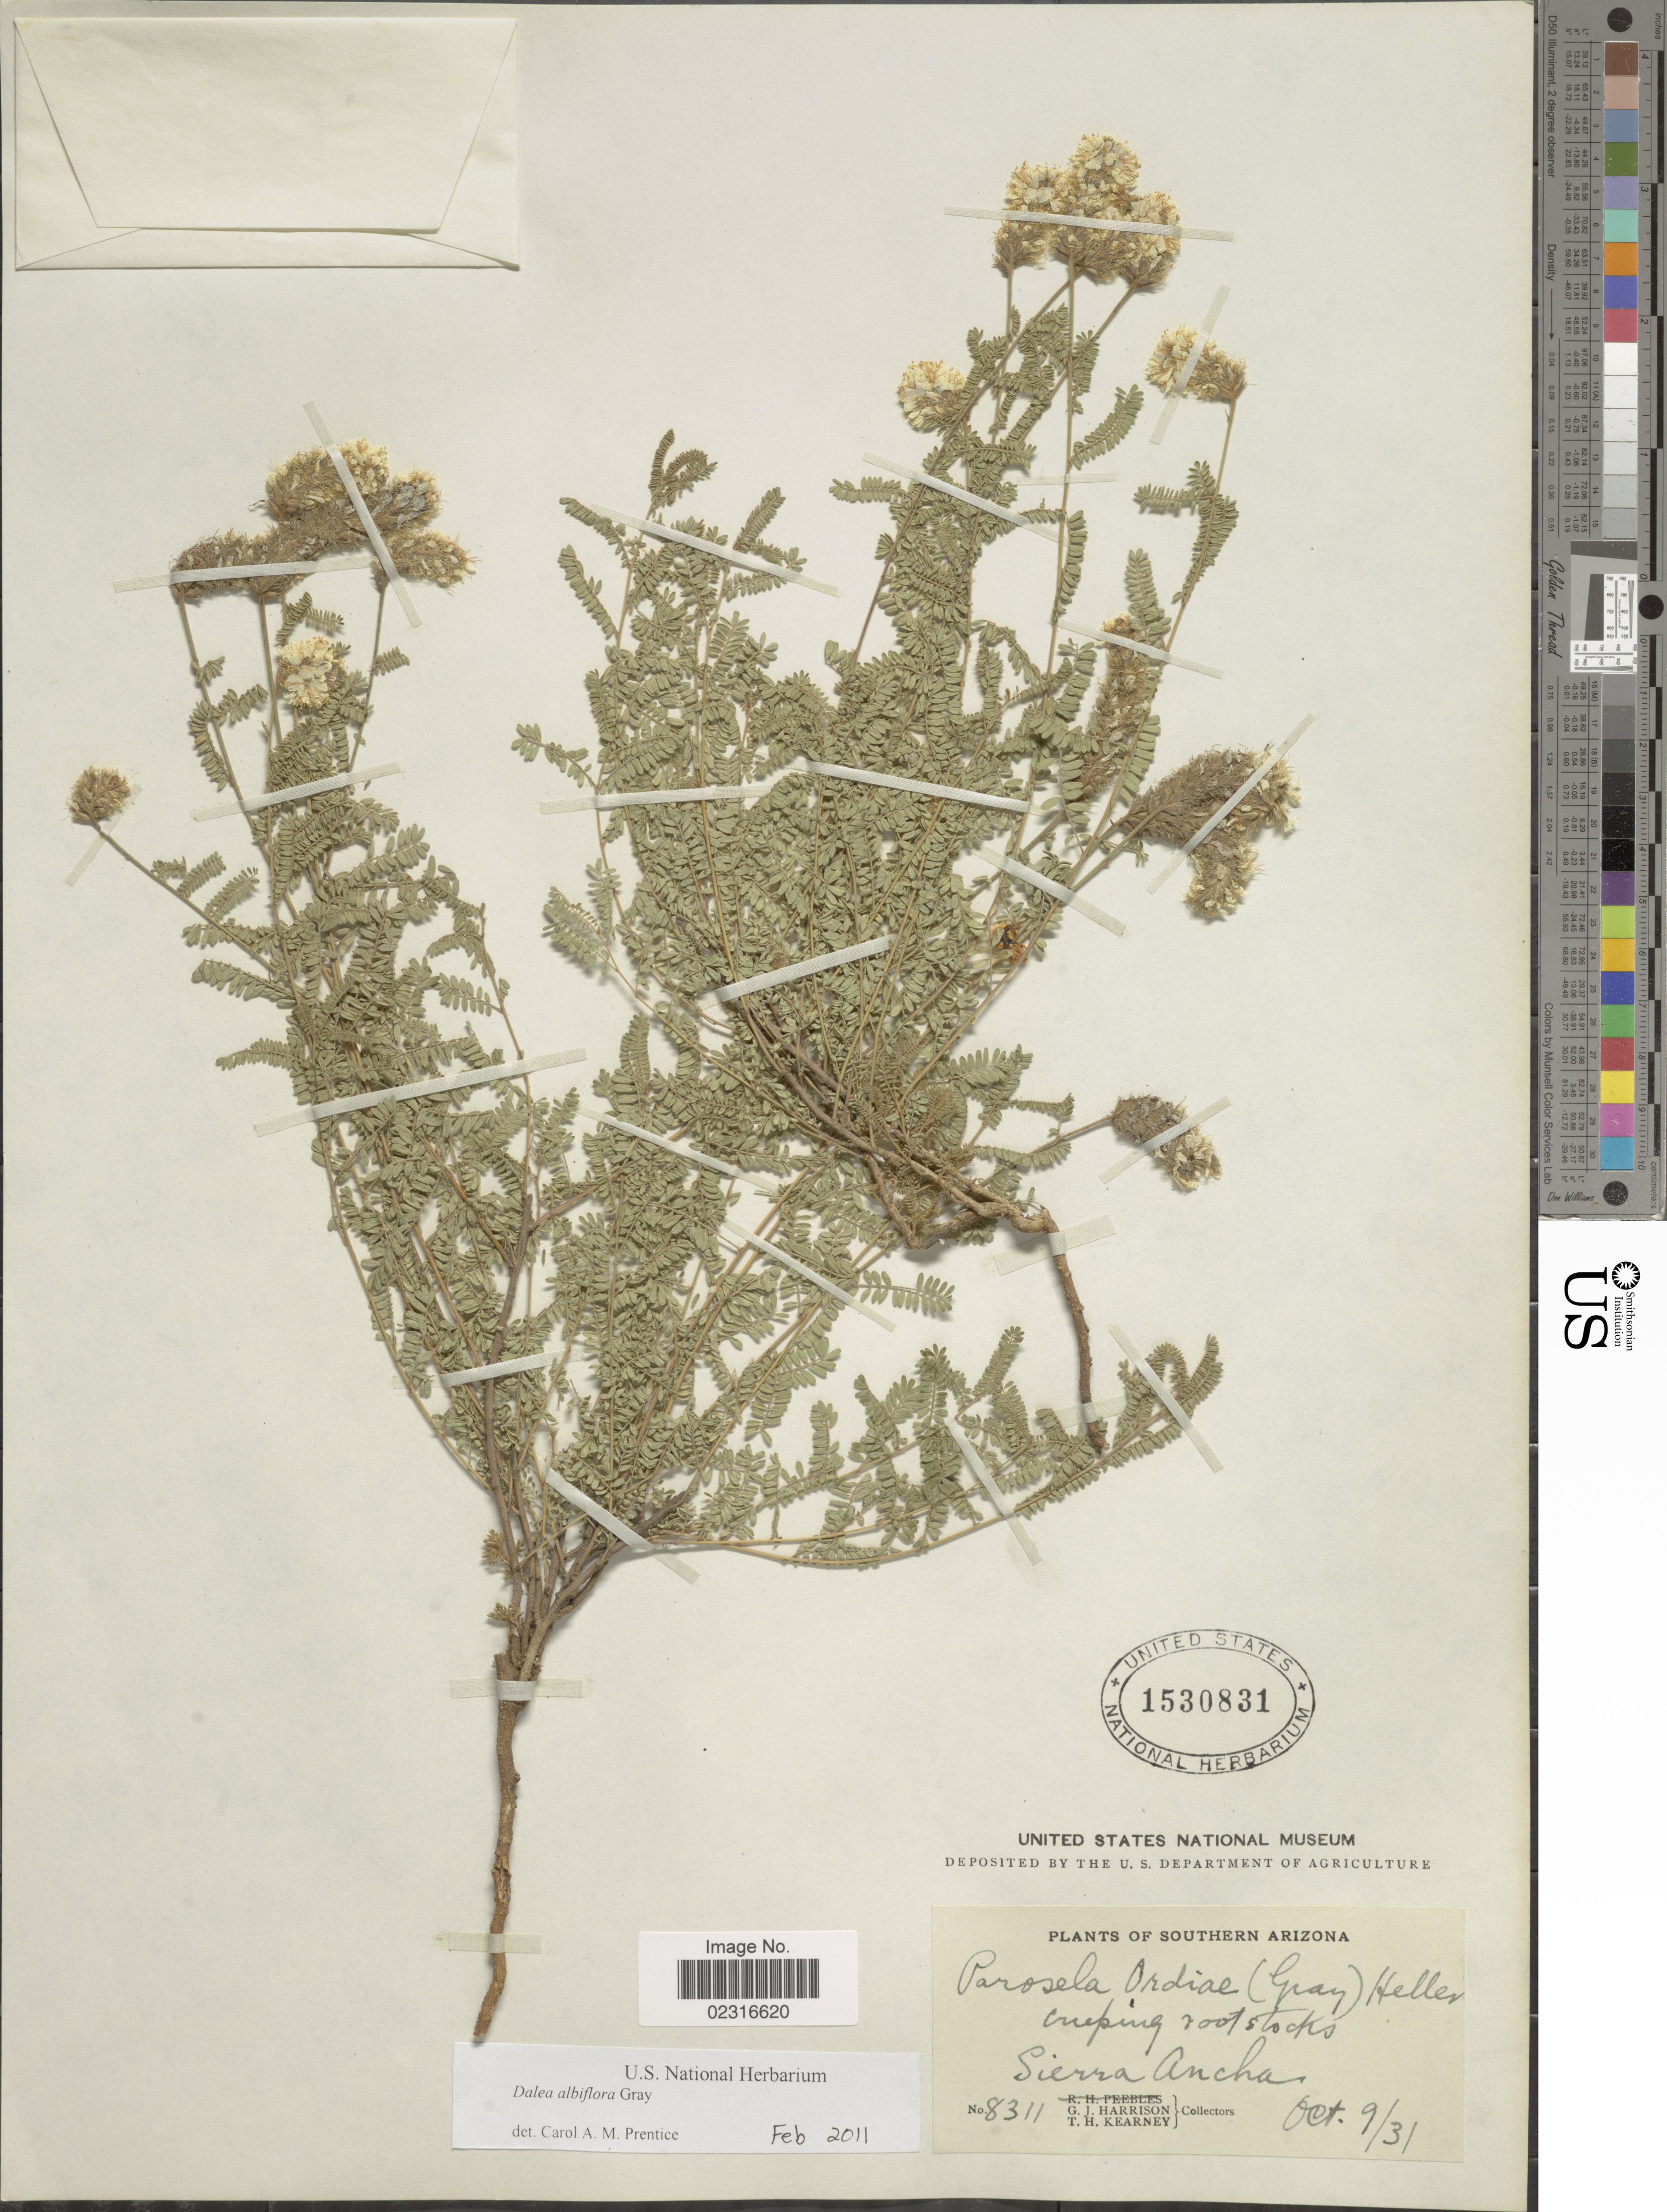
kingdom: Plantae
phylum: Tracheophyta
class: Magnoliopsida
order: Fabales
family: Fabaceae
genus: Dalea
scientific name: Dalea albiflora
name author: A. Gray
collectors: G. J. Harrison & T. H. Kearney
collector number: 8311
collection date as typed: Transcribed d/m/y: 9/10/31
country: United States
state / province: Arizona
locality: Southern Arizona. Sierra Ancha.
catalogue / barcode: US 1530831